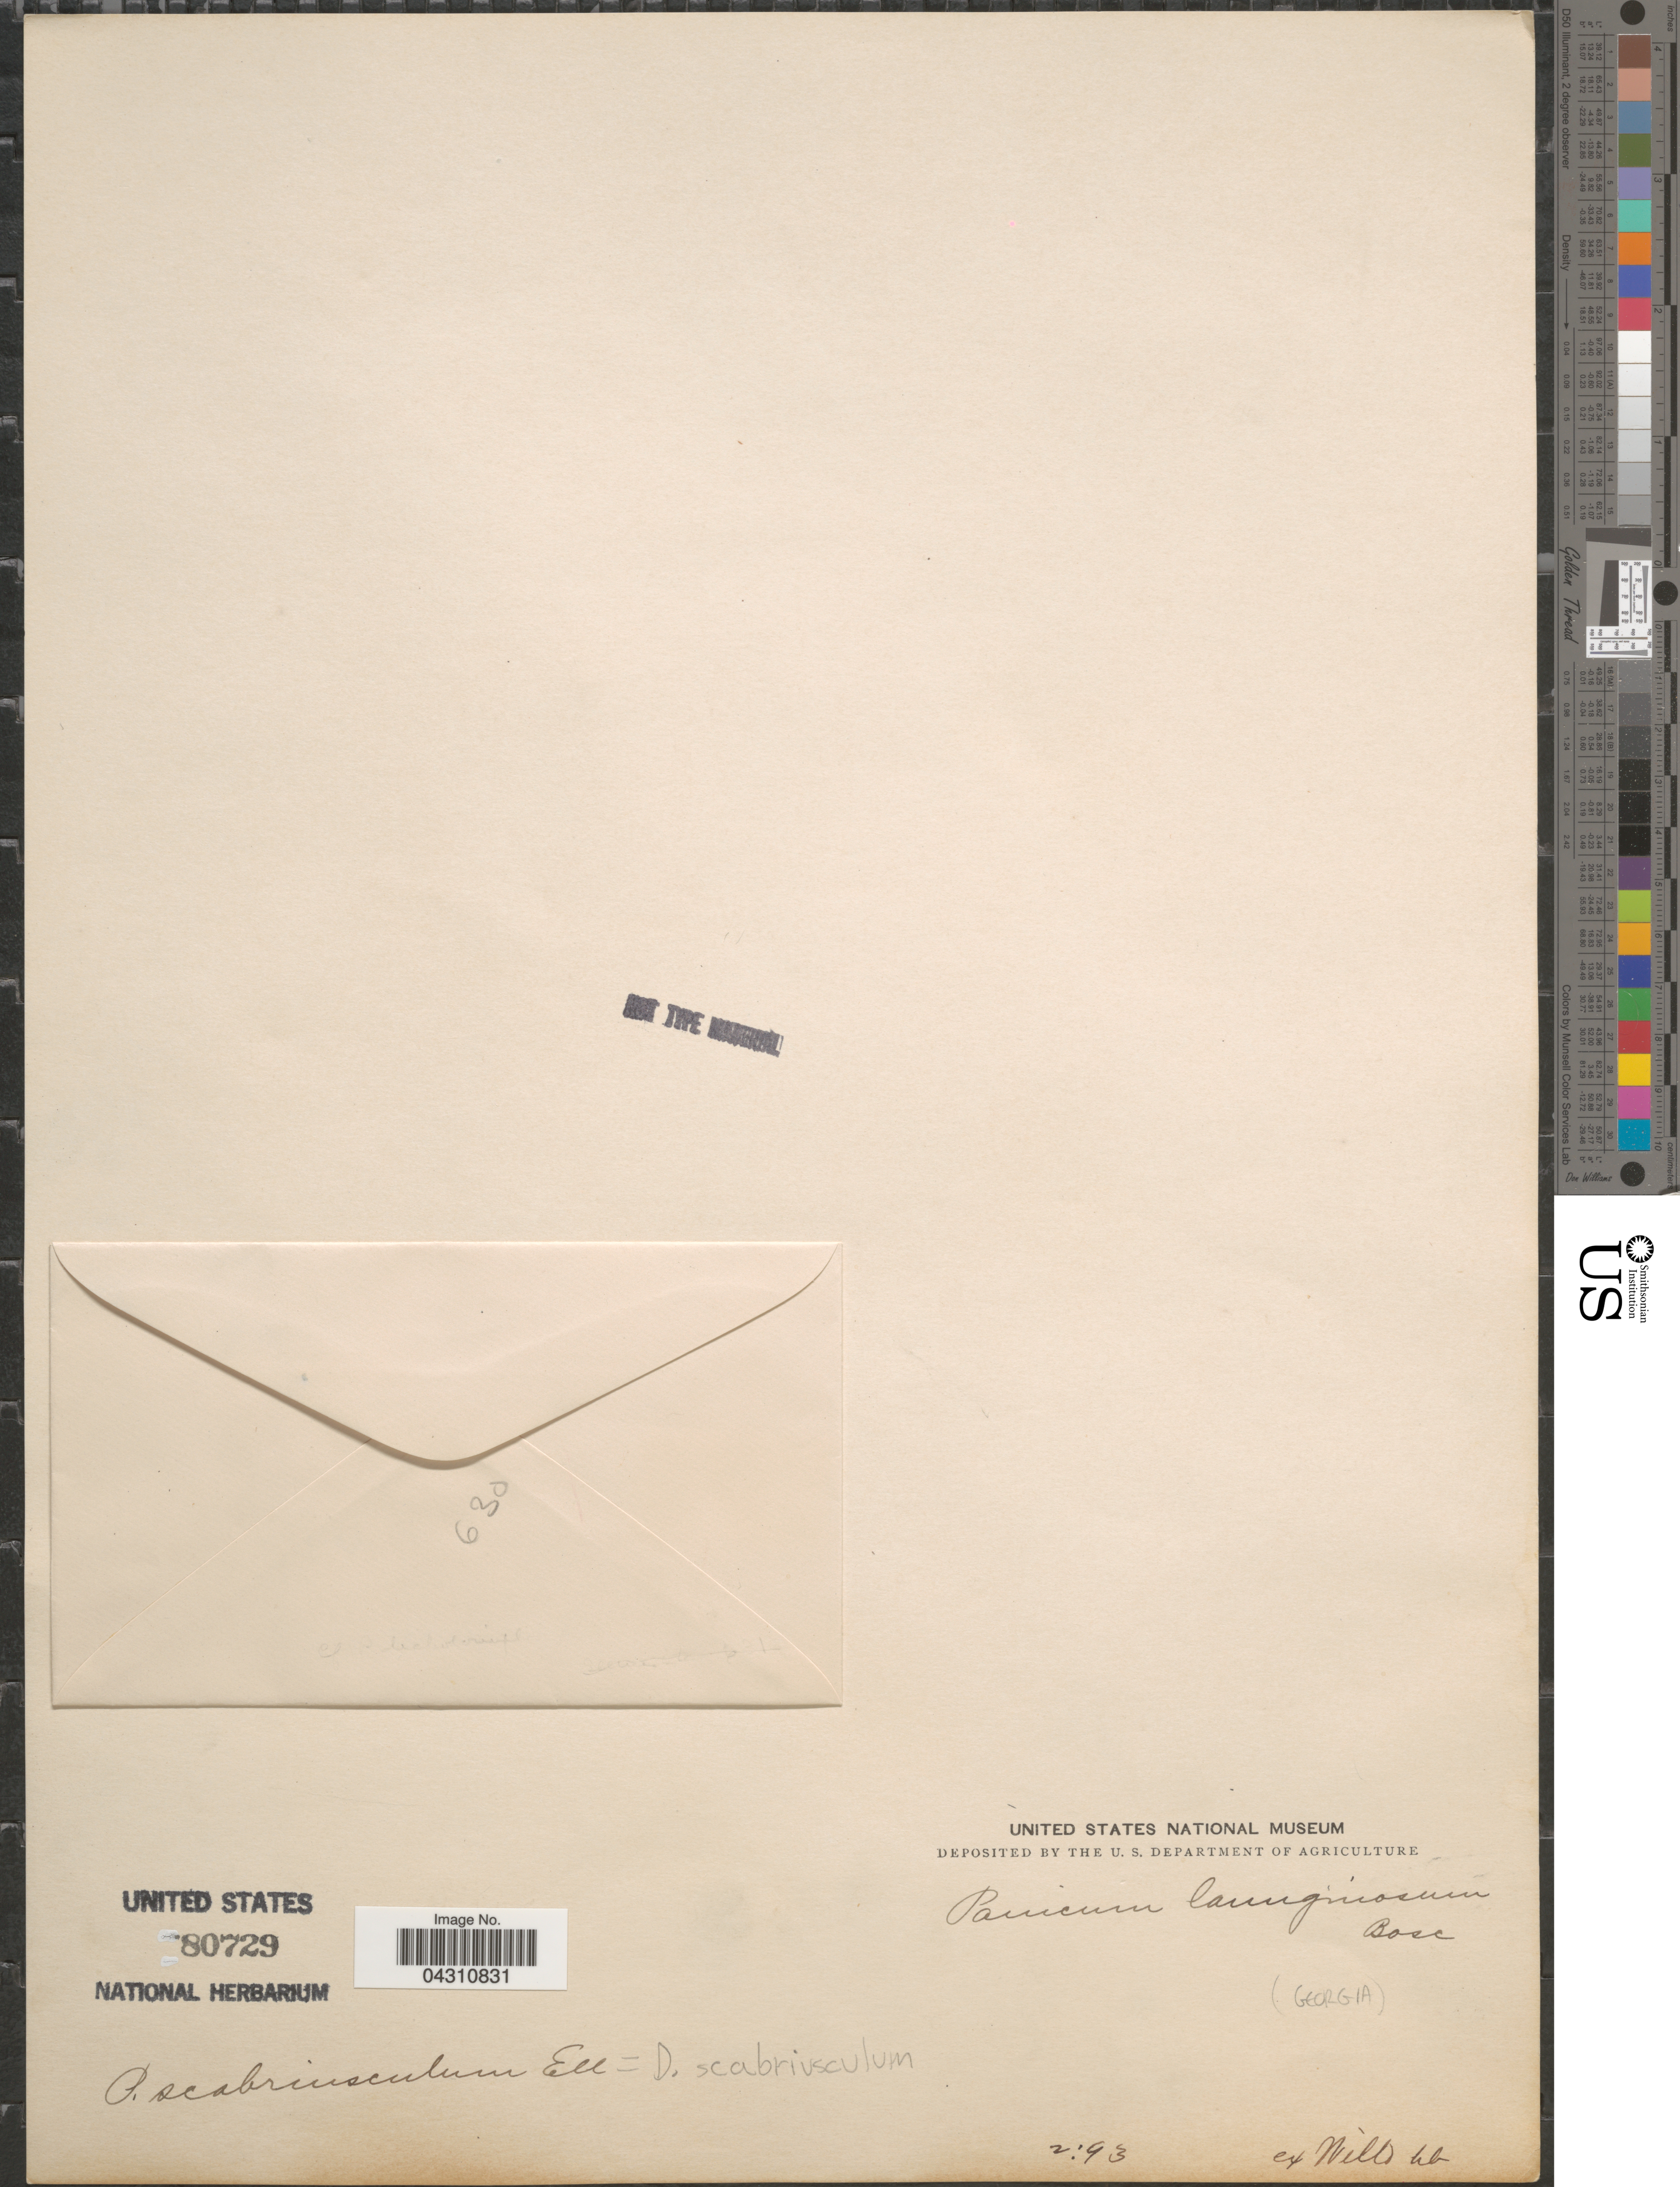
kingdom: Plantae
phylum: Tracheophyta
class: Liliopsida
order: Poales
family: Poaceae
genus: Dichanthelium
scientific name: Dichanthelium scabriusculum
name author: (Elliott) Gould & C.A. Clark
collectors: Ex herb. Willd.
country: United States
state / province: Georgia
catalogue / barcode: US 80729